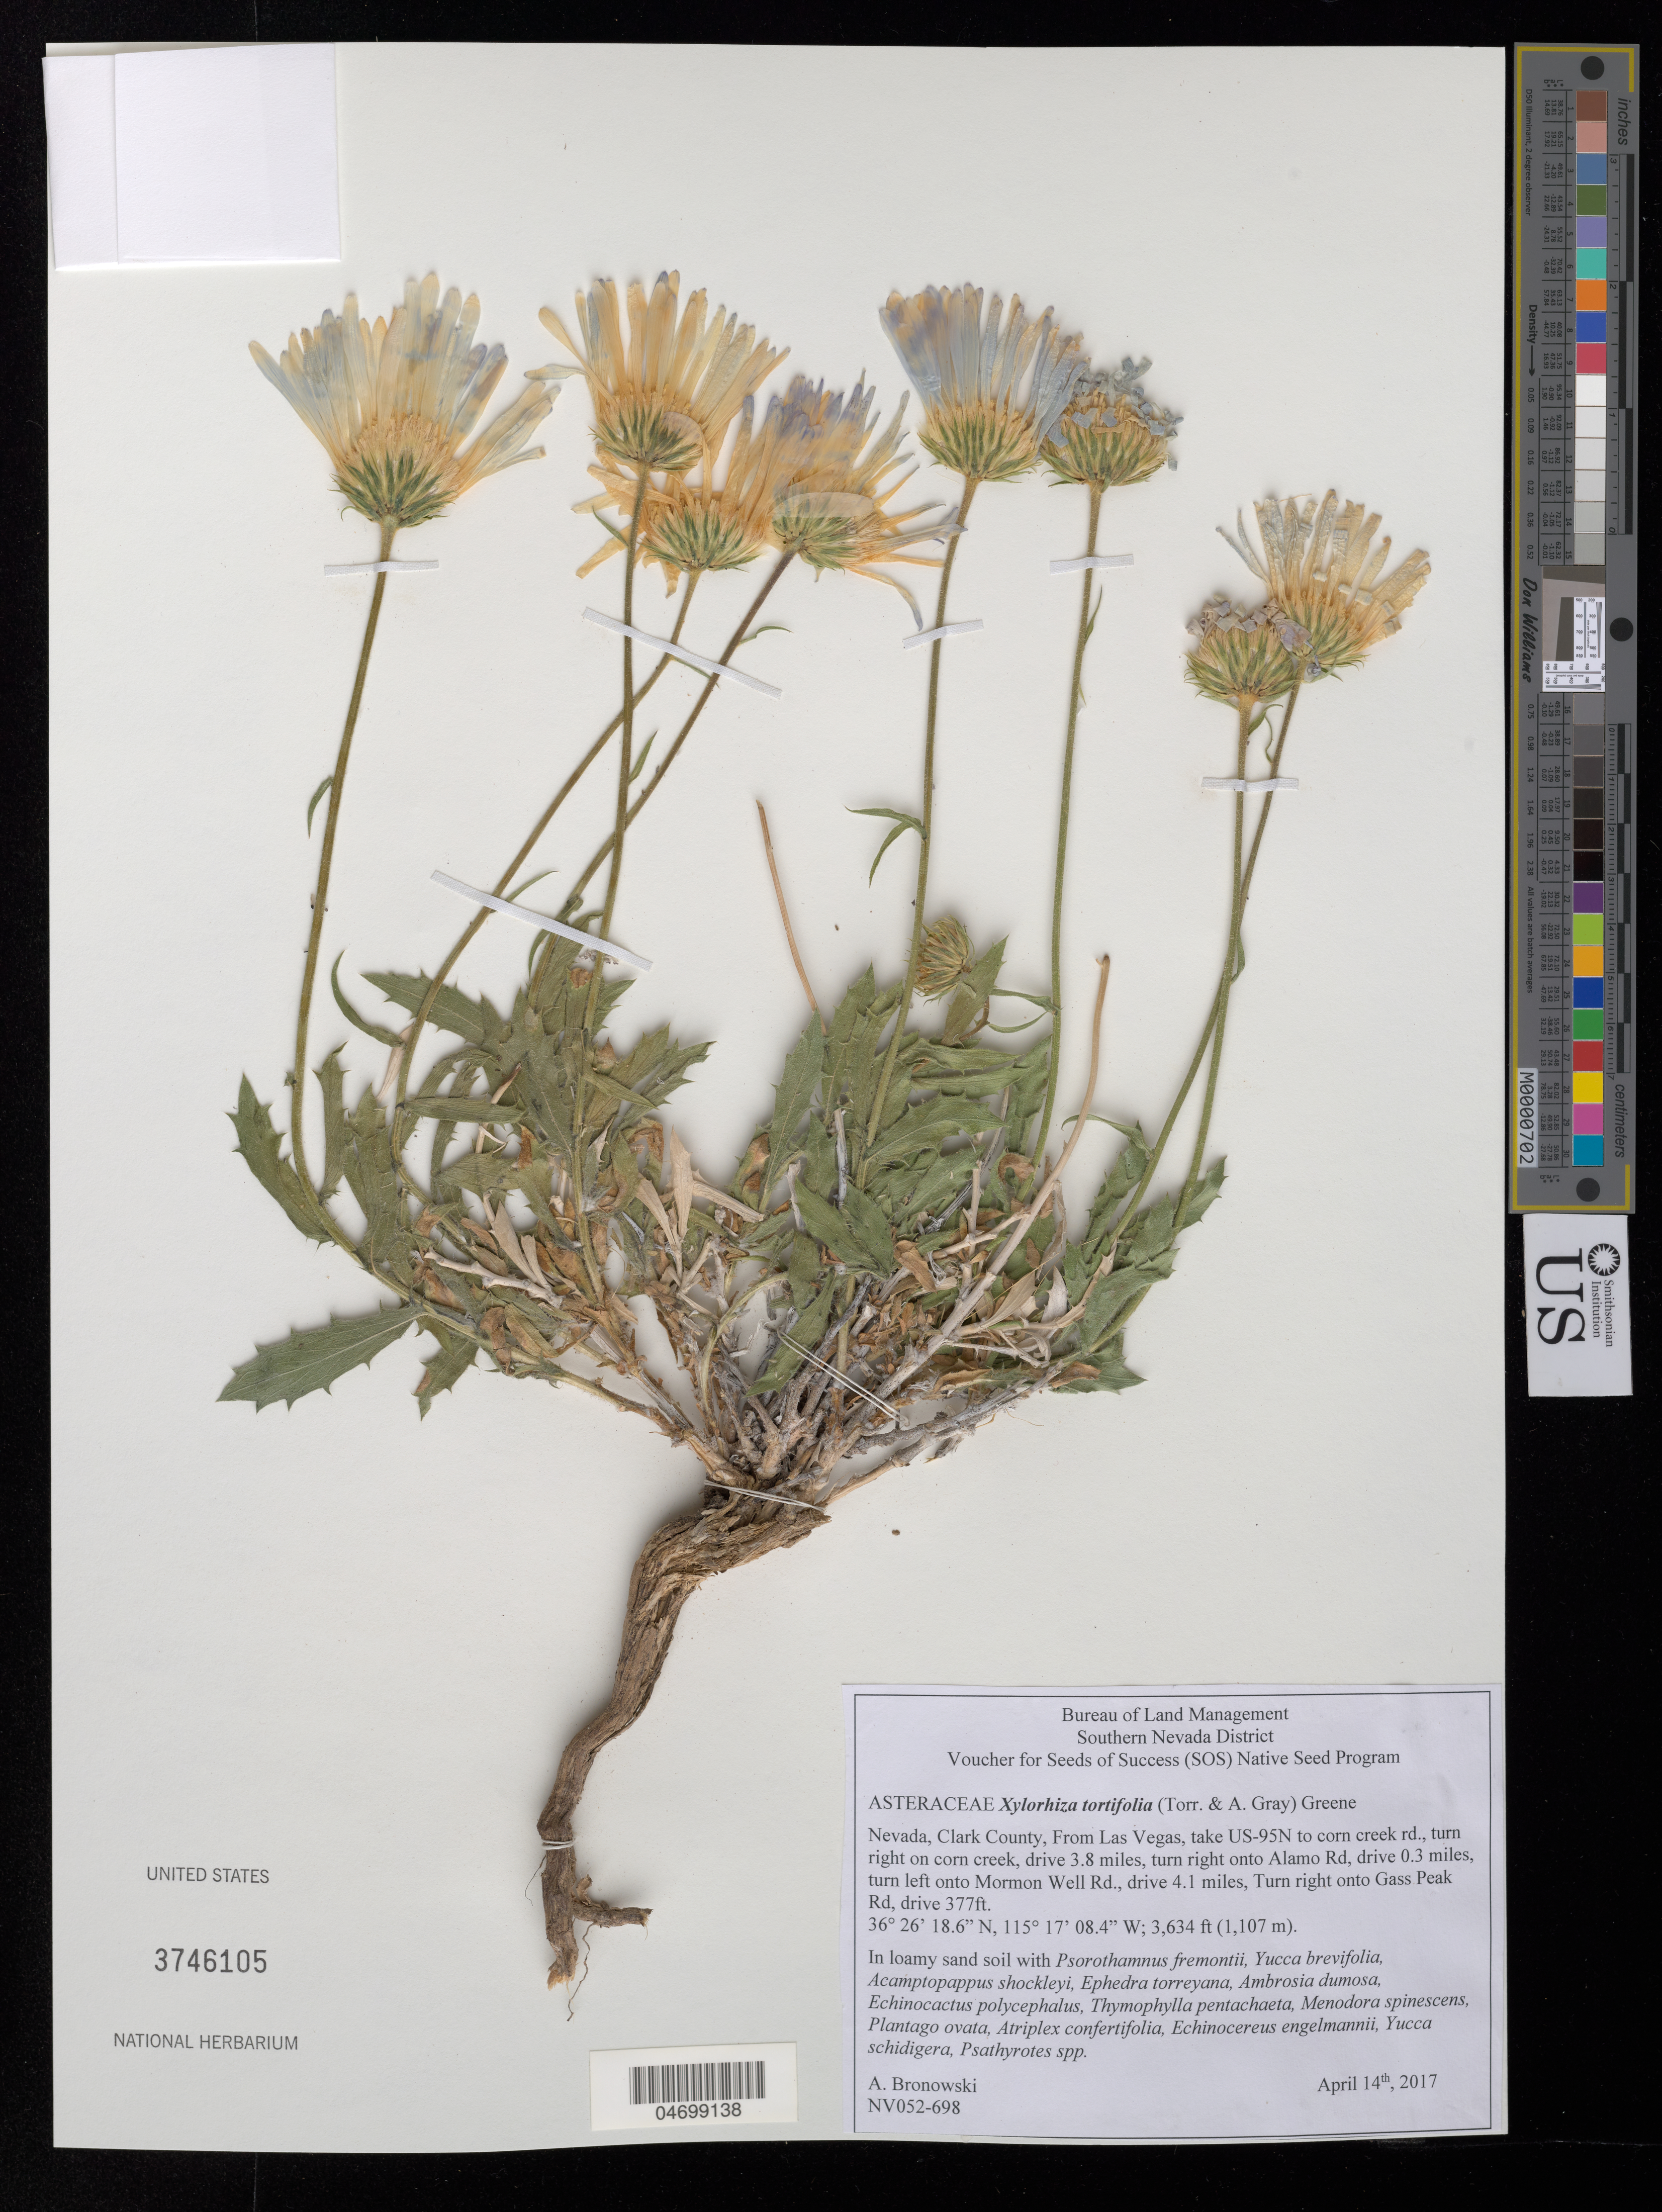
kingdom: Plantae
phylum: Tracheophyta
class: Magnoliopsida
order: Asterales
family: Asteraceae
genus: Xylorhiza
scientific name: Xylorhiza tortifolia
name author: (Torr. & A. Gray) Greene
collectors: A. Bronowski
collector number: NV052-698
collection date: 2017-04-14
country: United States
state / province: Nevada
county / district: Clark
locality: On Gass Peak Rd.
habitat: In loamy sand soil. With Yucca brevifolia, Ephedra torreyana, Ambrosia dumosa, etc.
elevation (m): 1108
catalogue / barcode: US 3746105